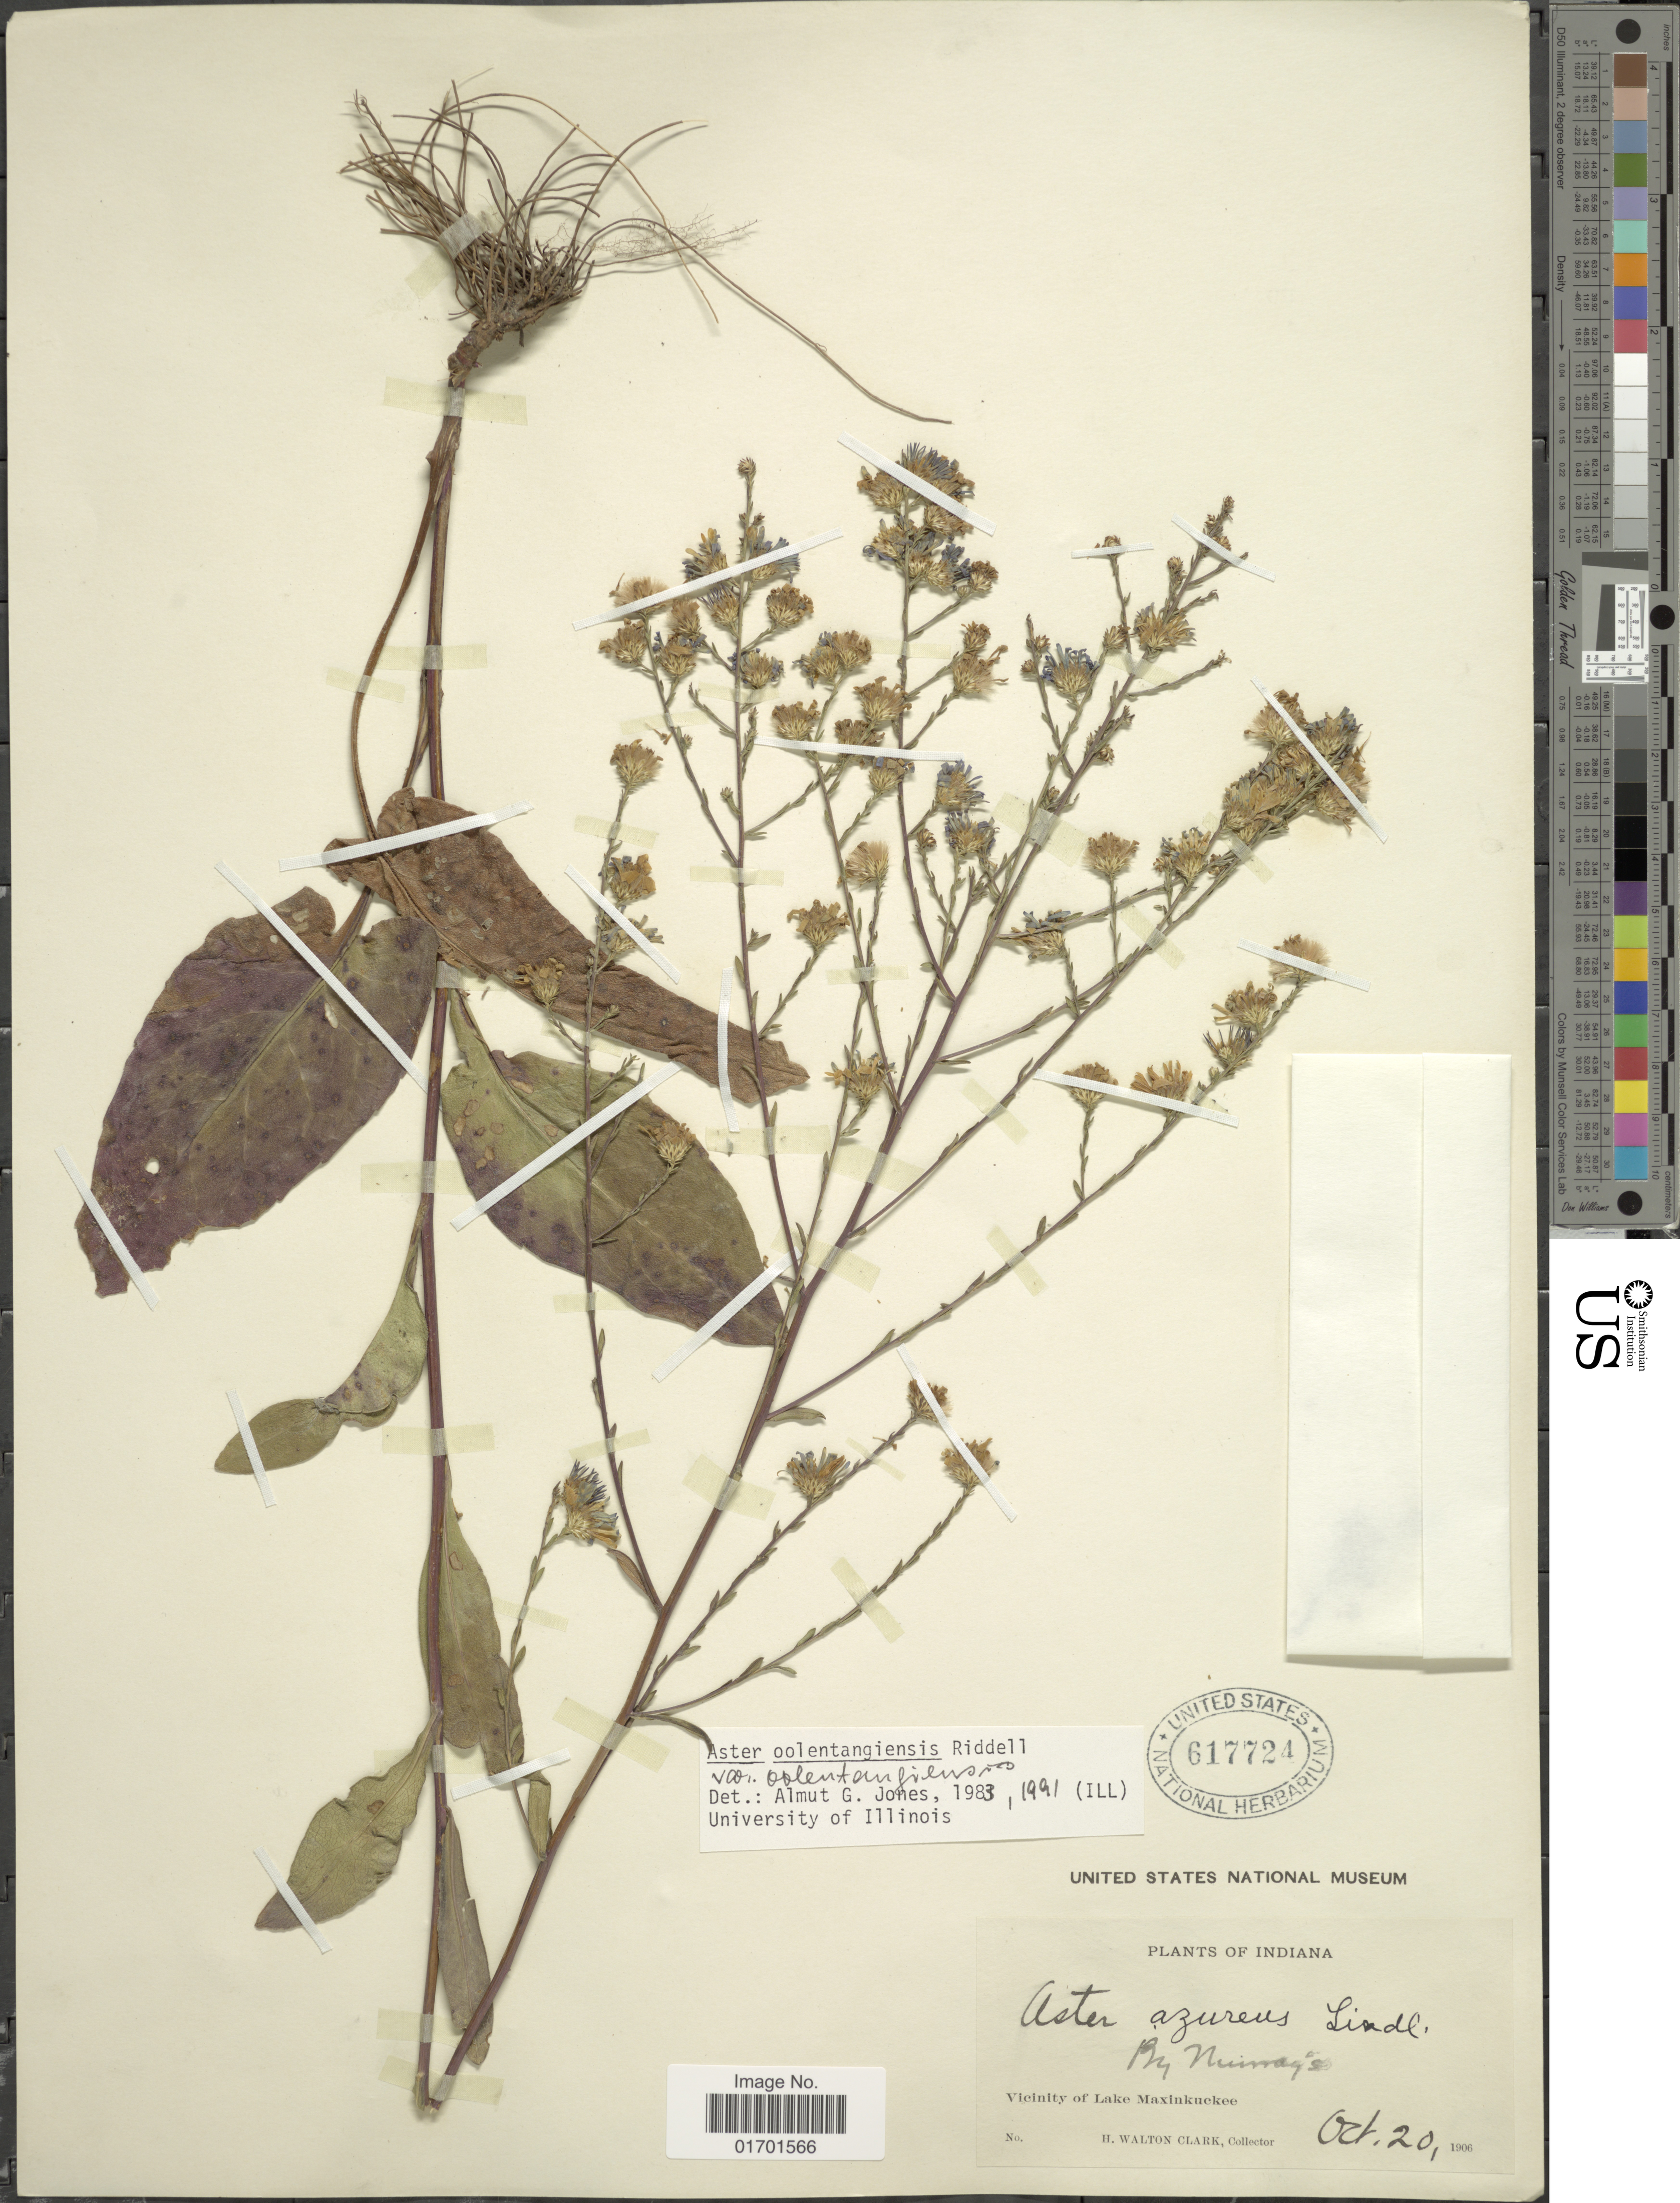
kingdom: Plantae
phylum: Tracheophyta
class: Magnoliopsida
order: Asterales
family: Asteraceae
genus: Symphyotrichum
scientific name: Symphyotrichum oolentangiense var. oolentangiense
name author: G.L. Nesom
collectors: H. W. Clark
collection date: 1906-10-20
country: United States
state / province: Indiana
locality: By Murray's, Vicinity of Lake Maxinkuckee.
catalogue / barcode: US 617724